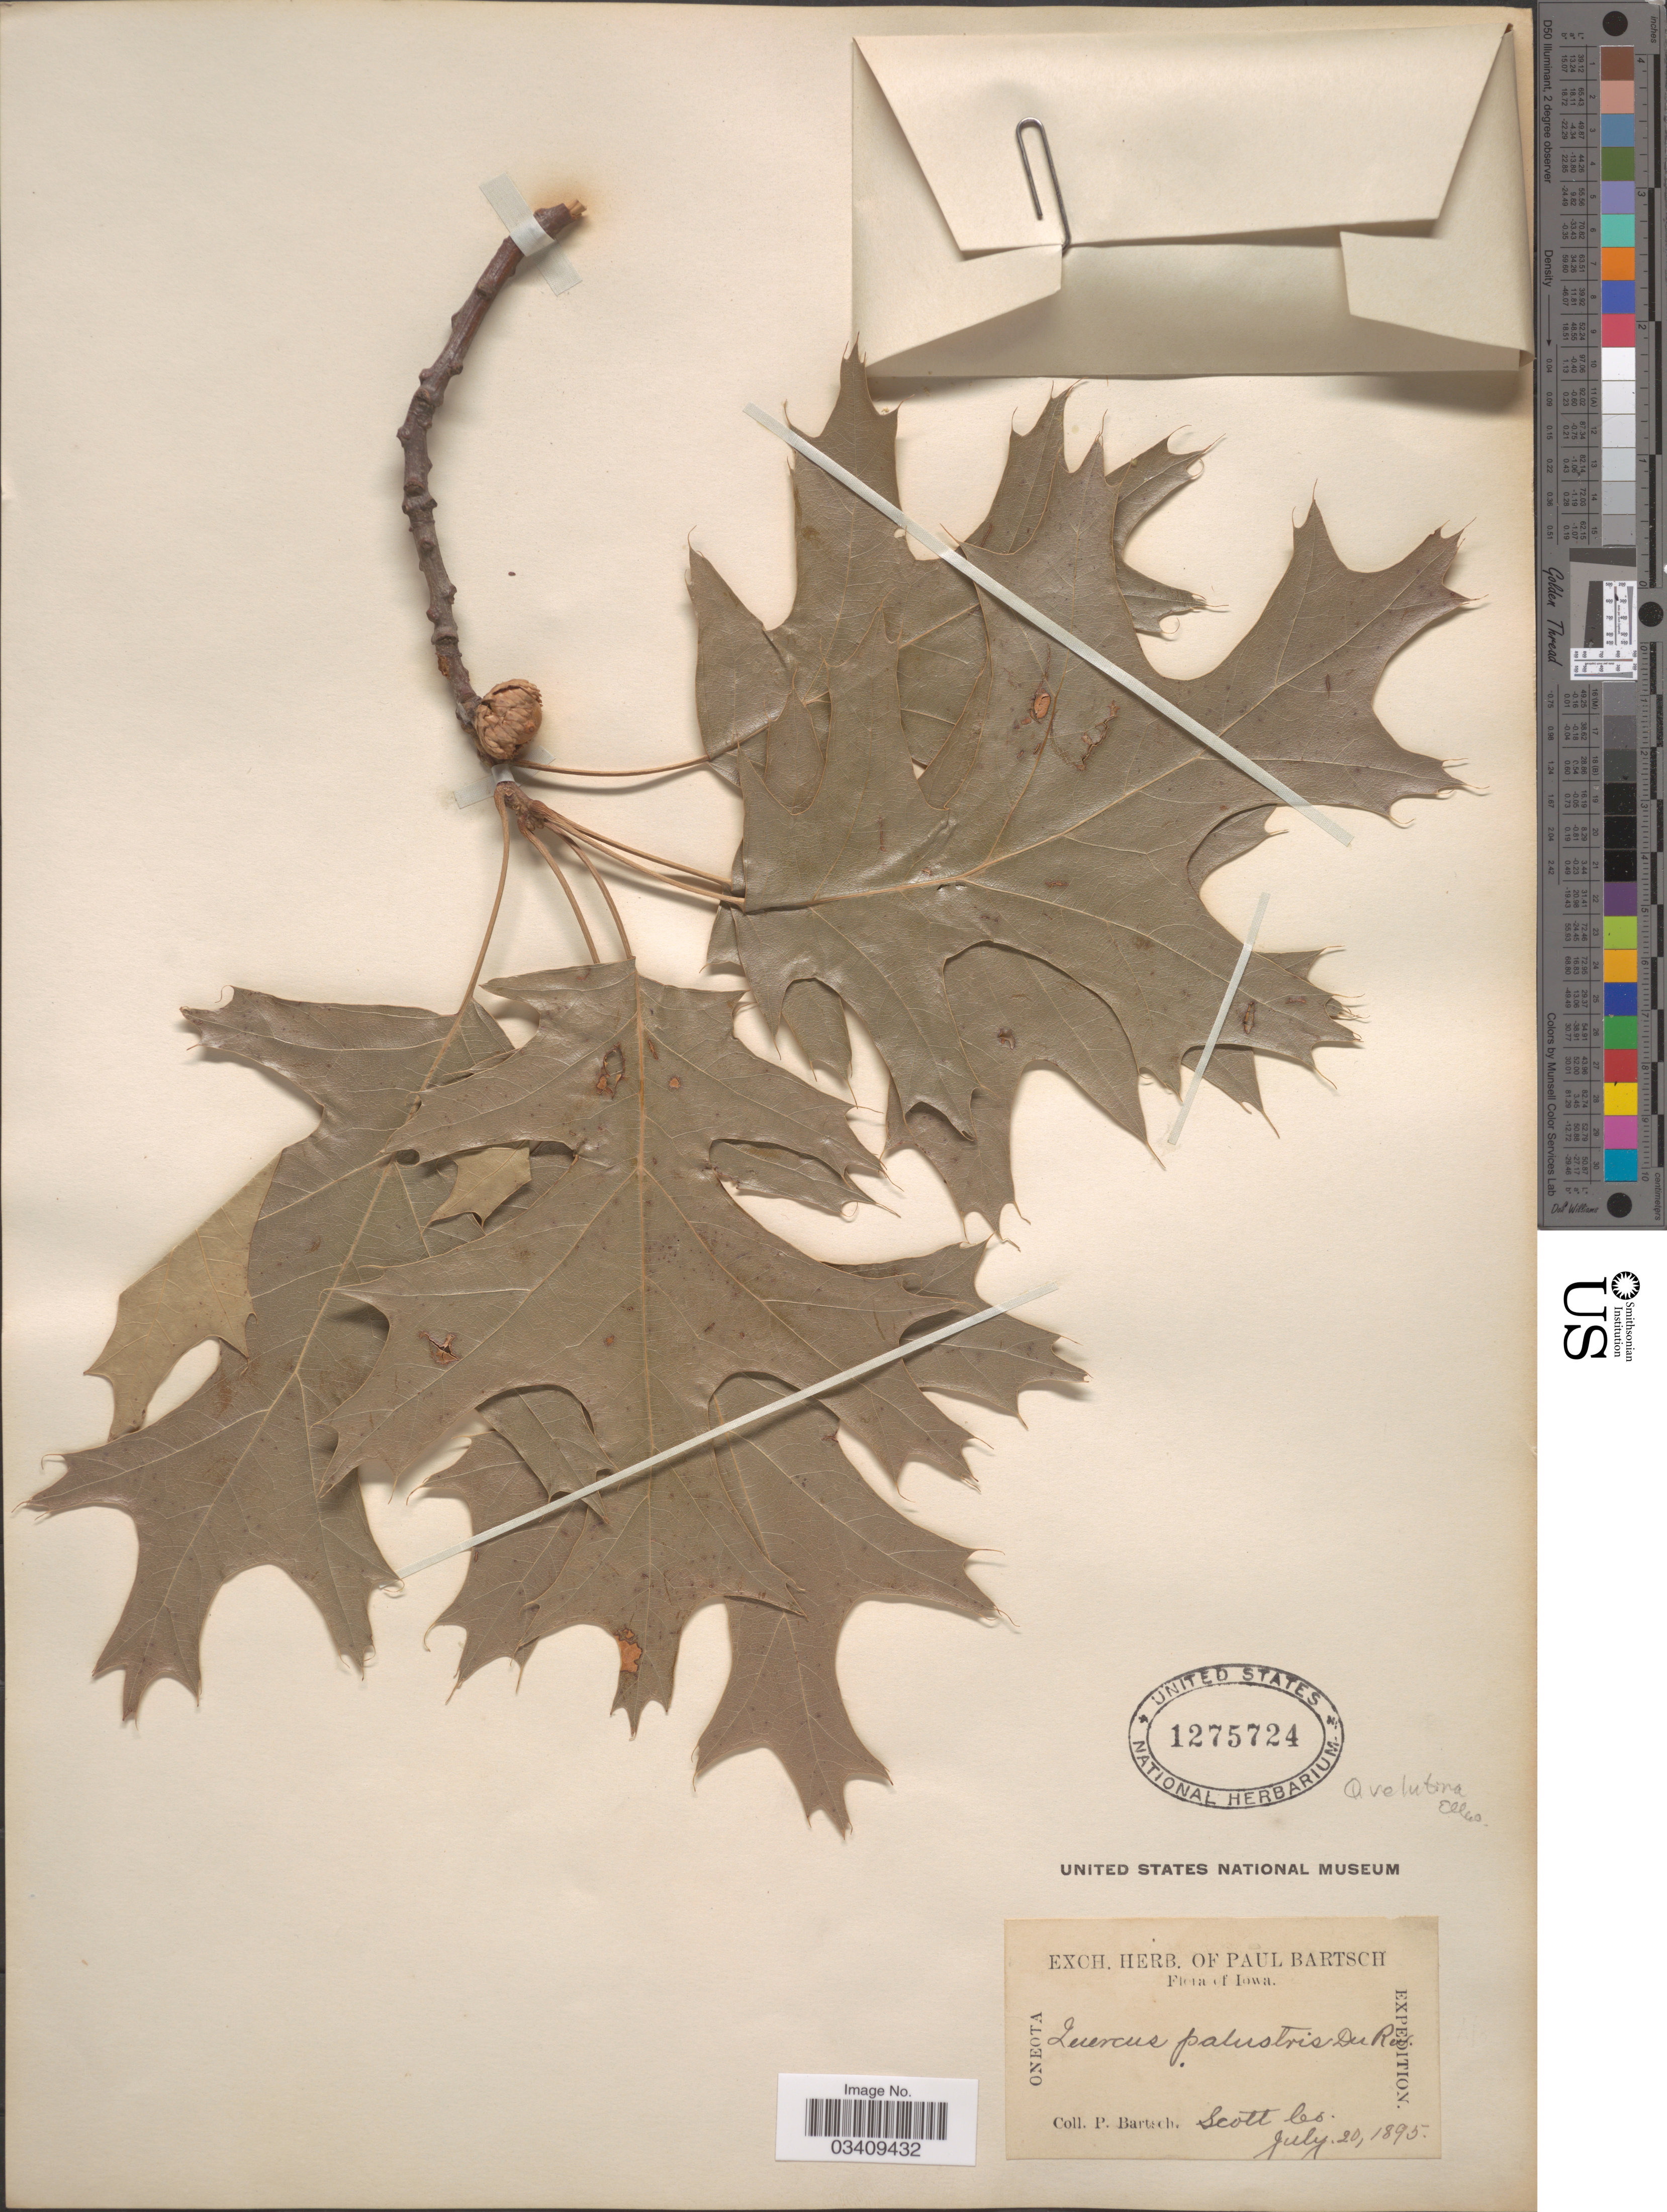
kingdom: Plantae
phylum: Tracheophyta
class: Magnoliopsida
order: Fagales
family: Fagaceae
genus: Quercus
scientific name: Quercus velutina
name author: Lam.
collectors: P. Bartsch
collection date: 1895-07-20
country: United States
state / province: Iowa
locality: Scott Co.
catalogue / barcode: US 1275724